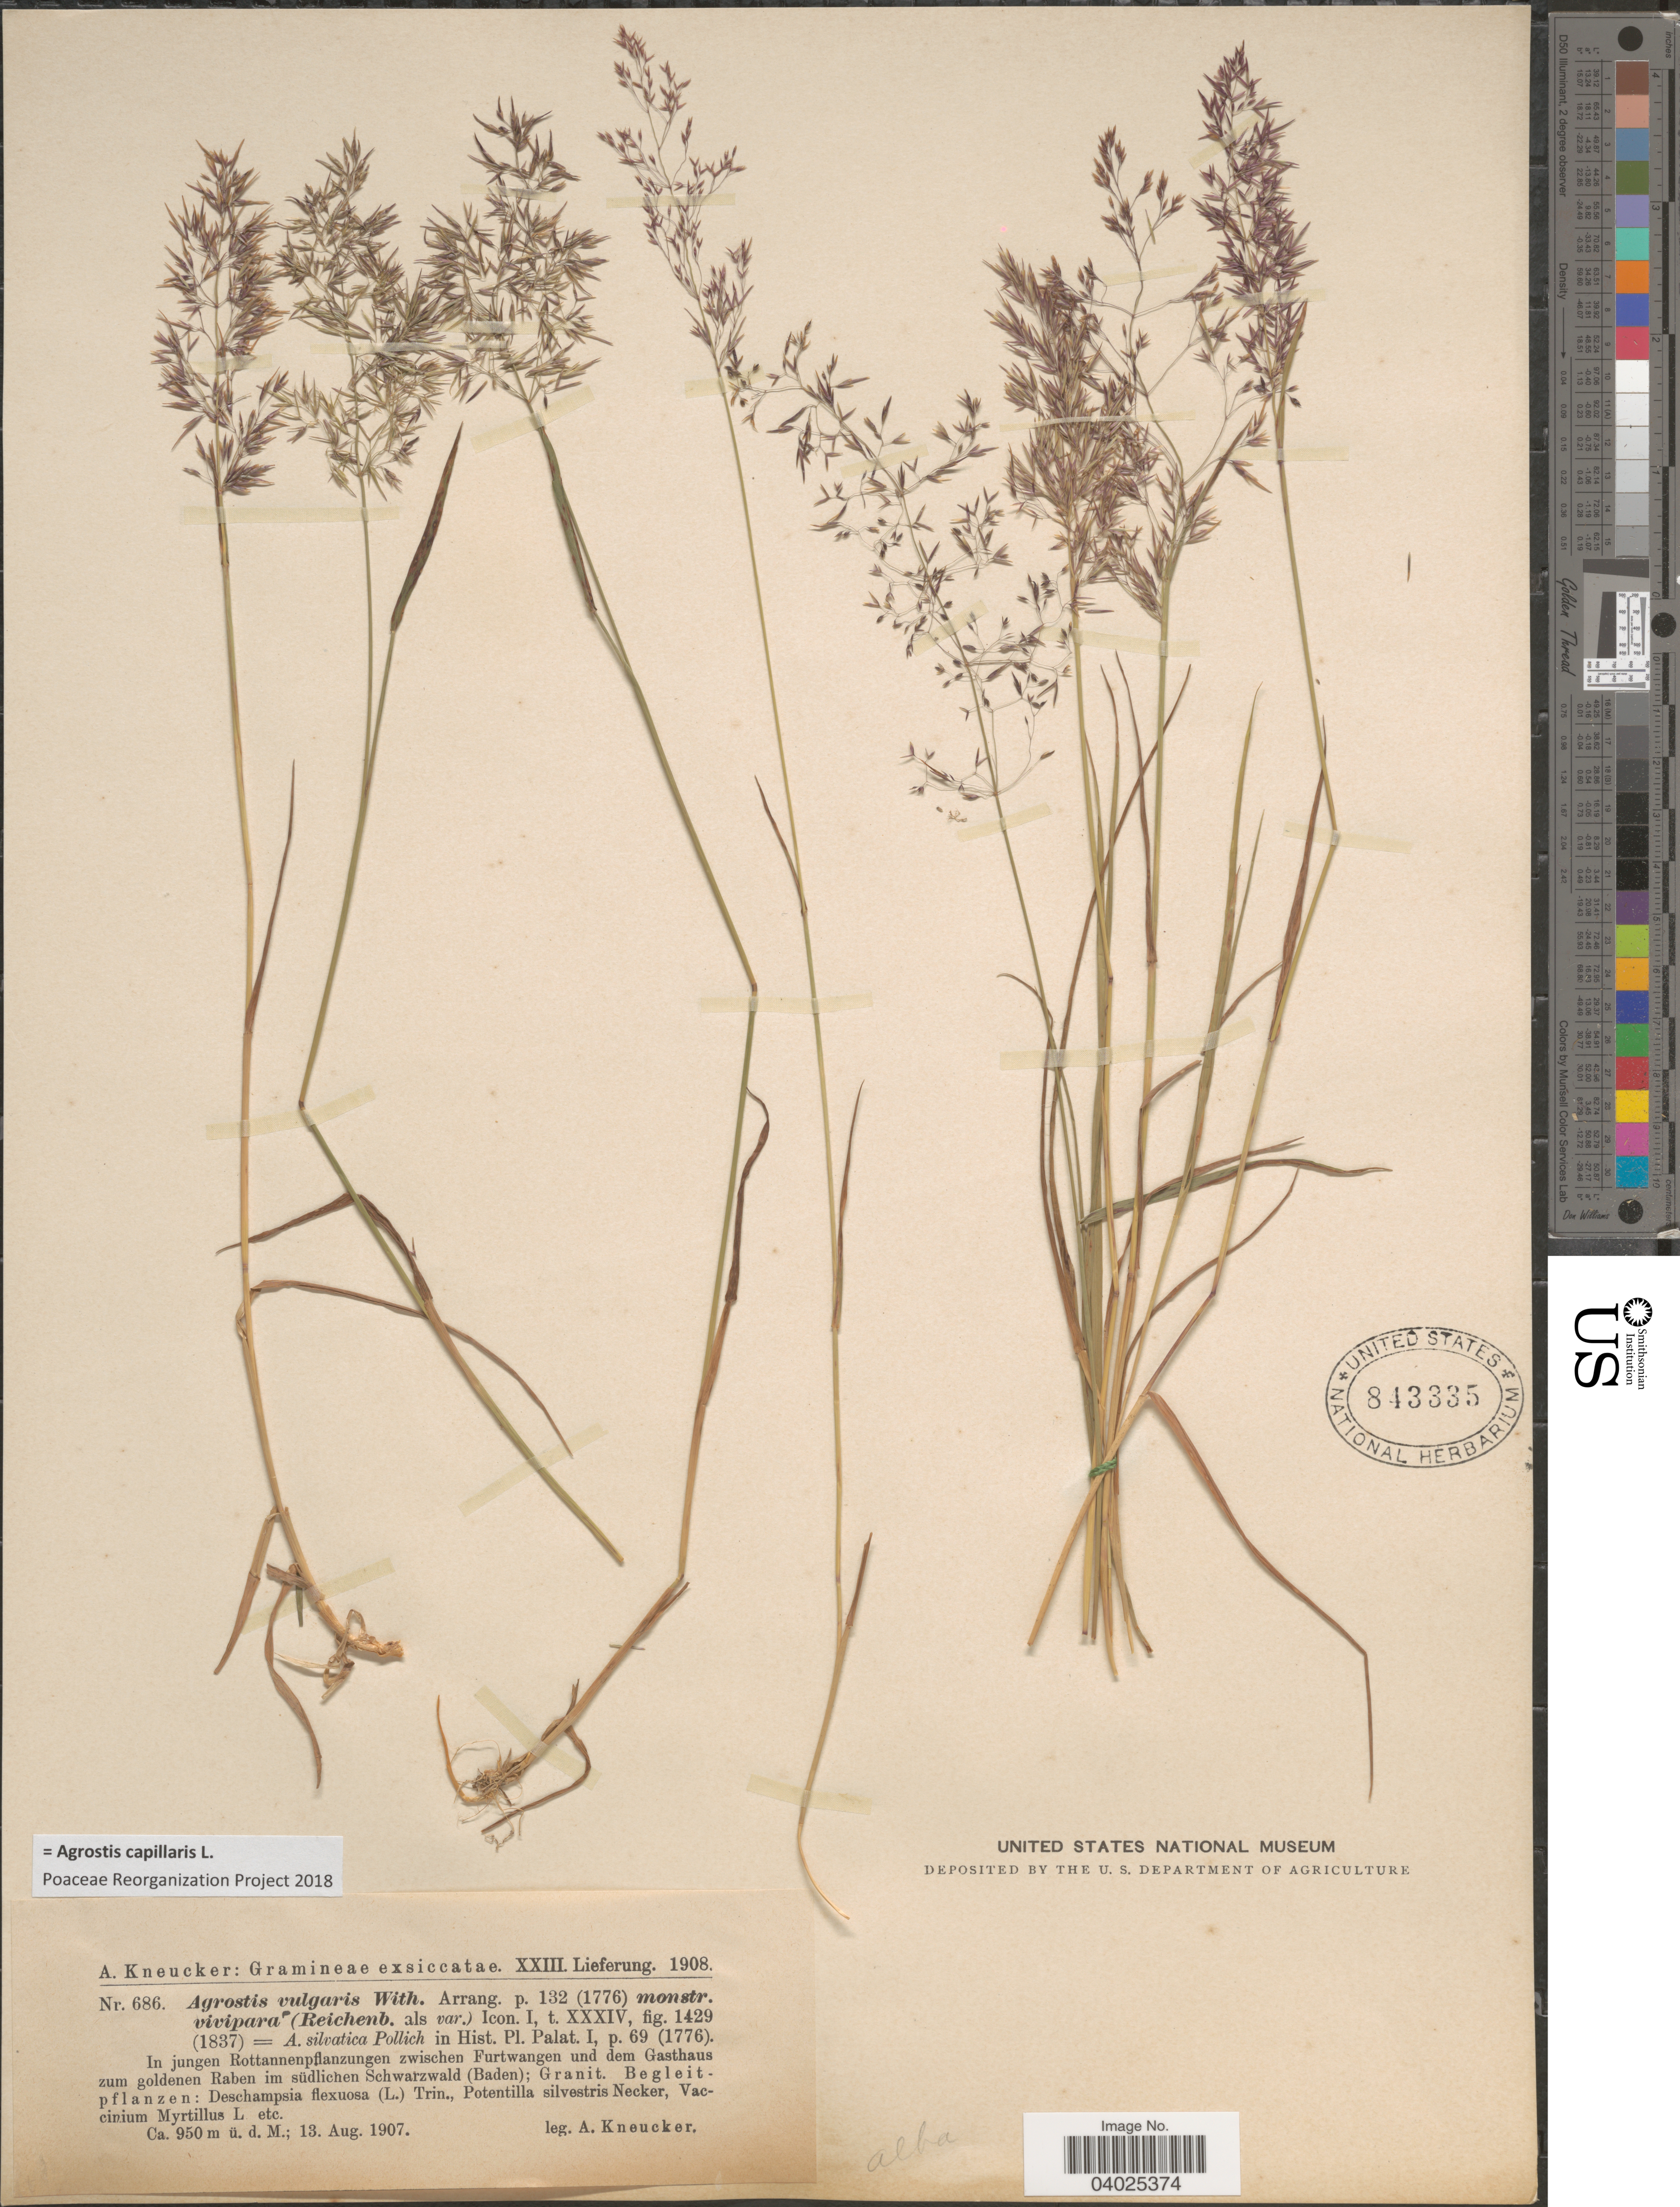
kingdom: Plantae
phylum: Tracheophyta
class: Liliopsida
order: Poales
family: Poaceae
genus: Agrostis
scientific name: Agrostis capillaris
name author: L.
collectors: A. Kneucker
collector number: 686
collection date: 1907-08-13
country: Germany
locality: In jungen Rottannenpflanzungen zwischen Furtwangen und dem Gasthaus zum goldenen Raben im südlichen Schwarzwald (Baden).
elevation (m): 950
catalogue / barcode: US 843335